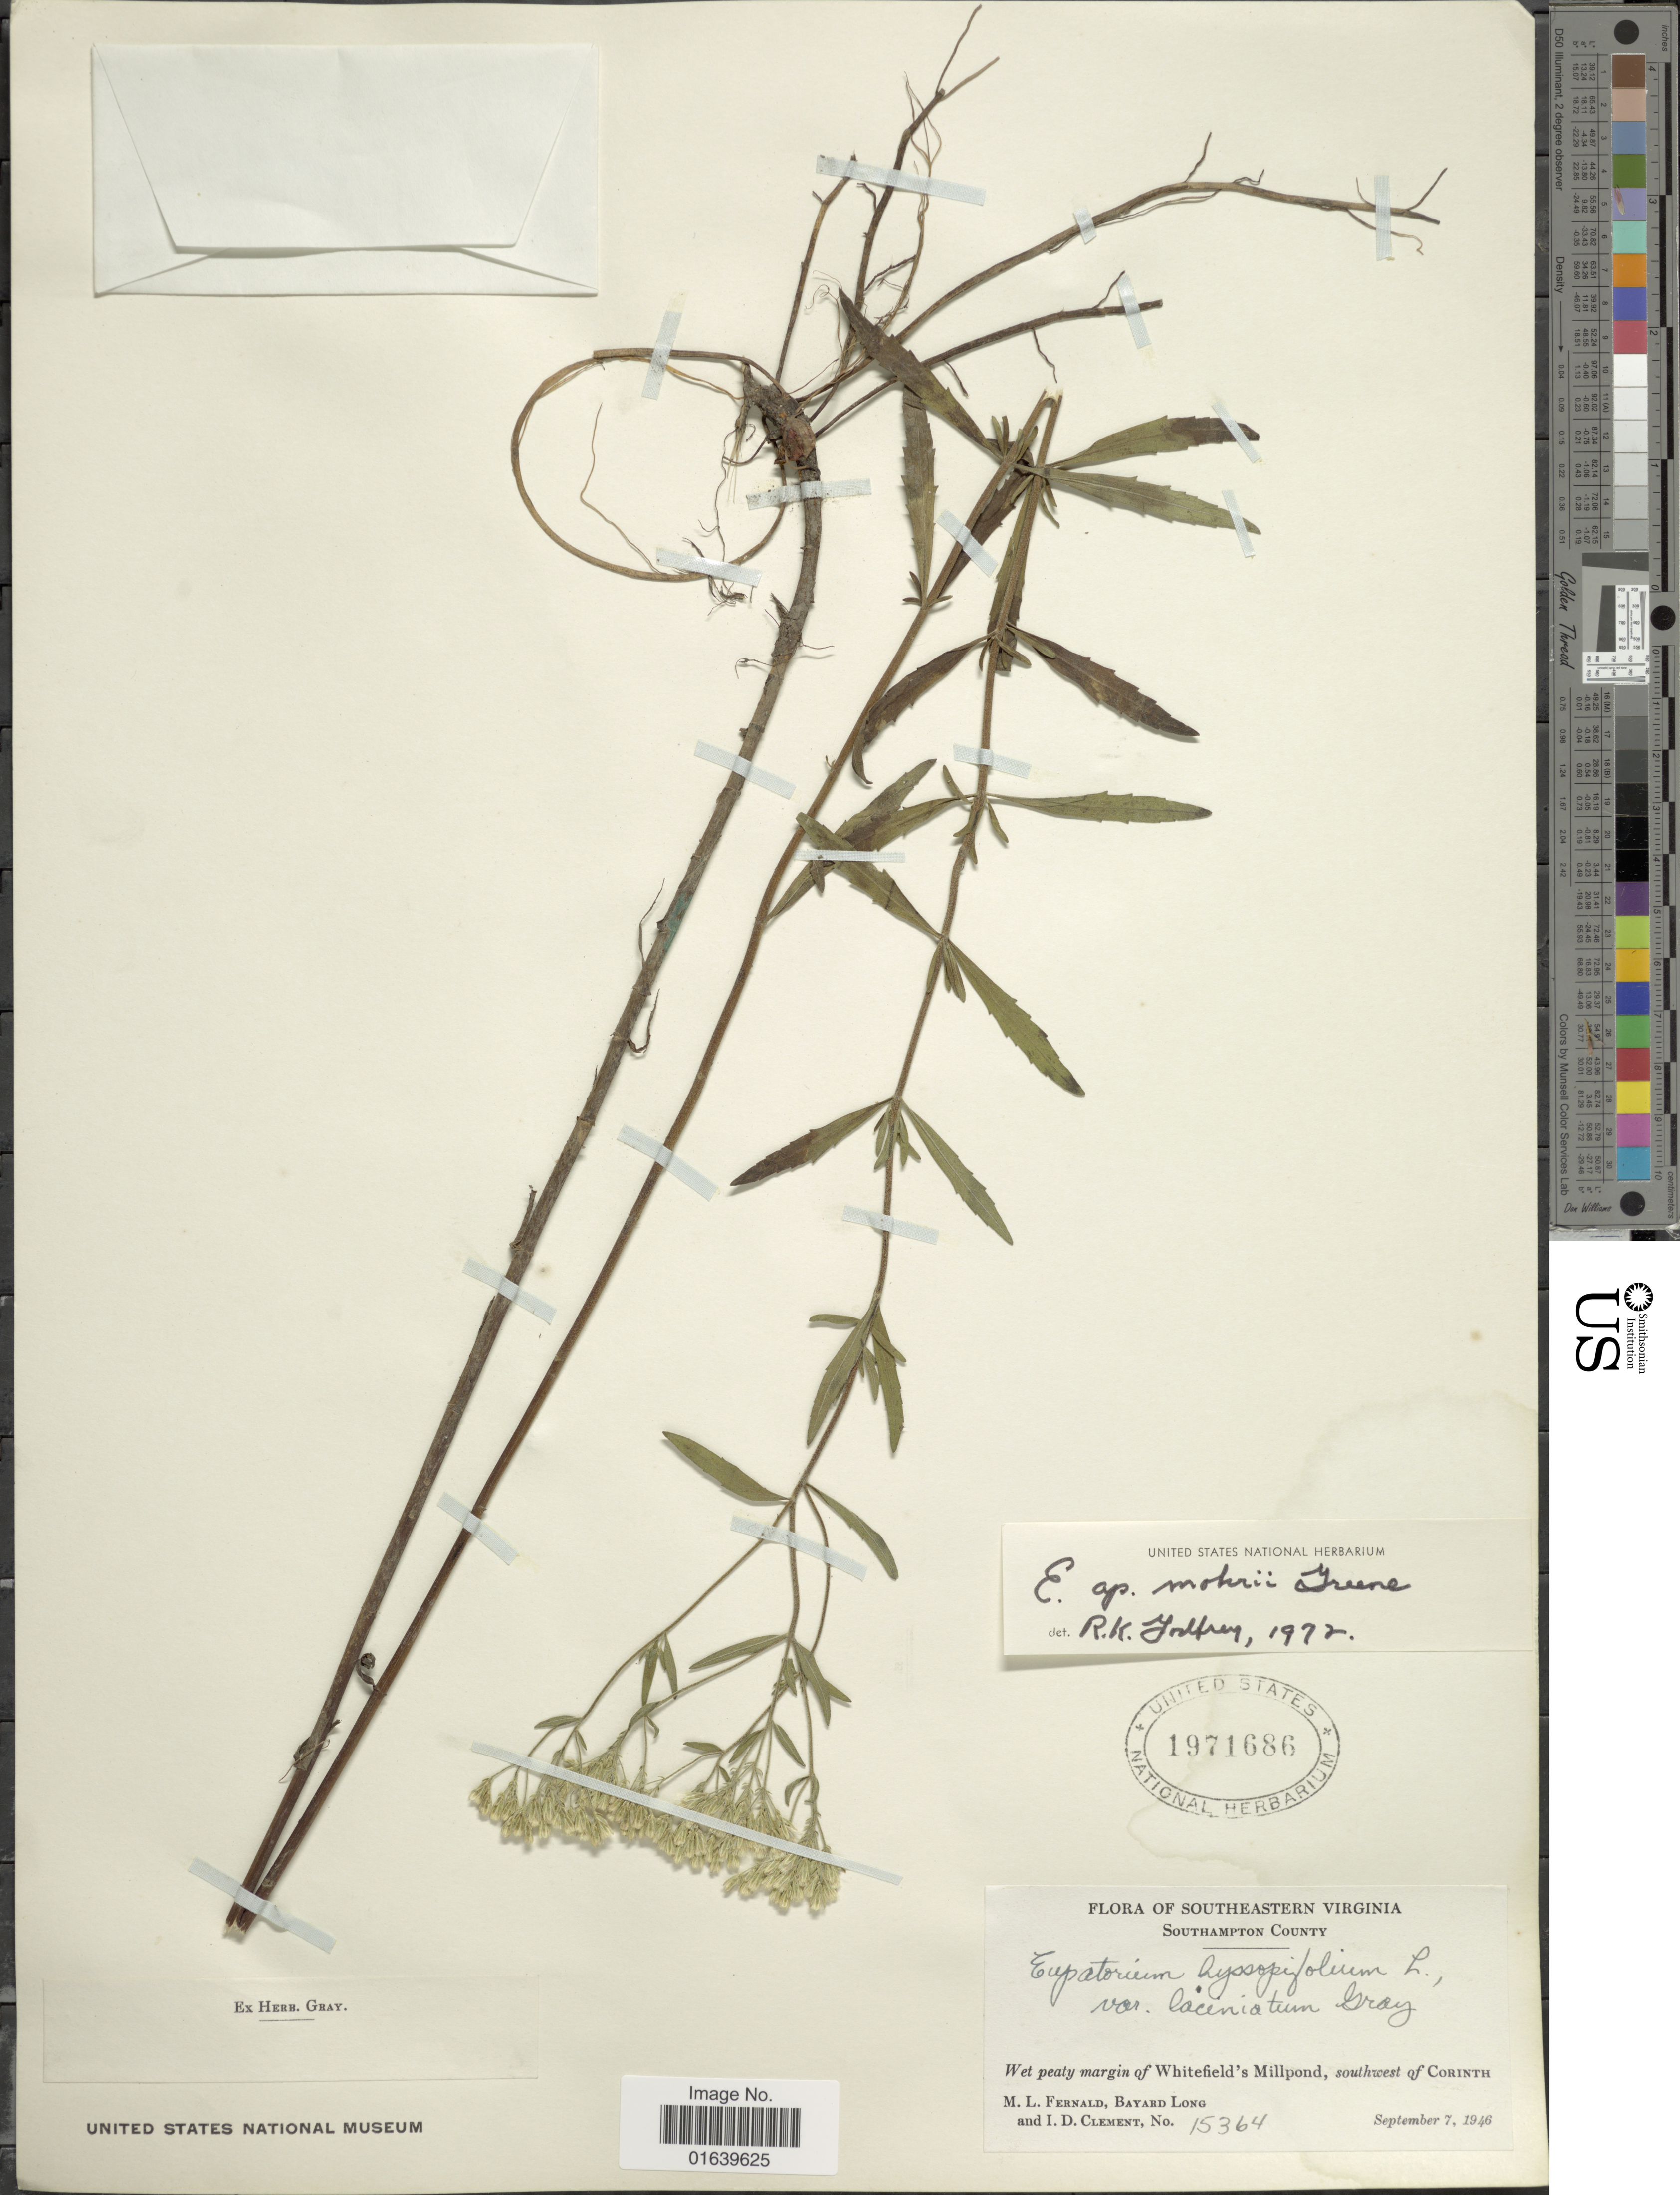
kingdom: Plantae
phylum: Tracheophyta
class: Magnoliopsida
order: Asterales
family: Asteraceae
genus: Eupatorium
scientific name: Eupatorium mohrii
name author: Greene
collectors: M. L. Fernald, B. Long & I. Clement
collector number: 15364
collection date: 1946-09-07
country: United States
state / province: Virginia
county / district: Southampton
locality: Southeastern Virginia, Southampton County, Wet peaty margin of Whitefield's Millpond, Southwest of Corinth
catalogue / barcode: US 1971686